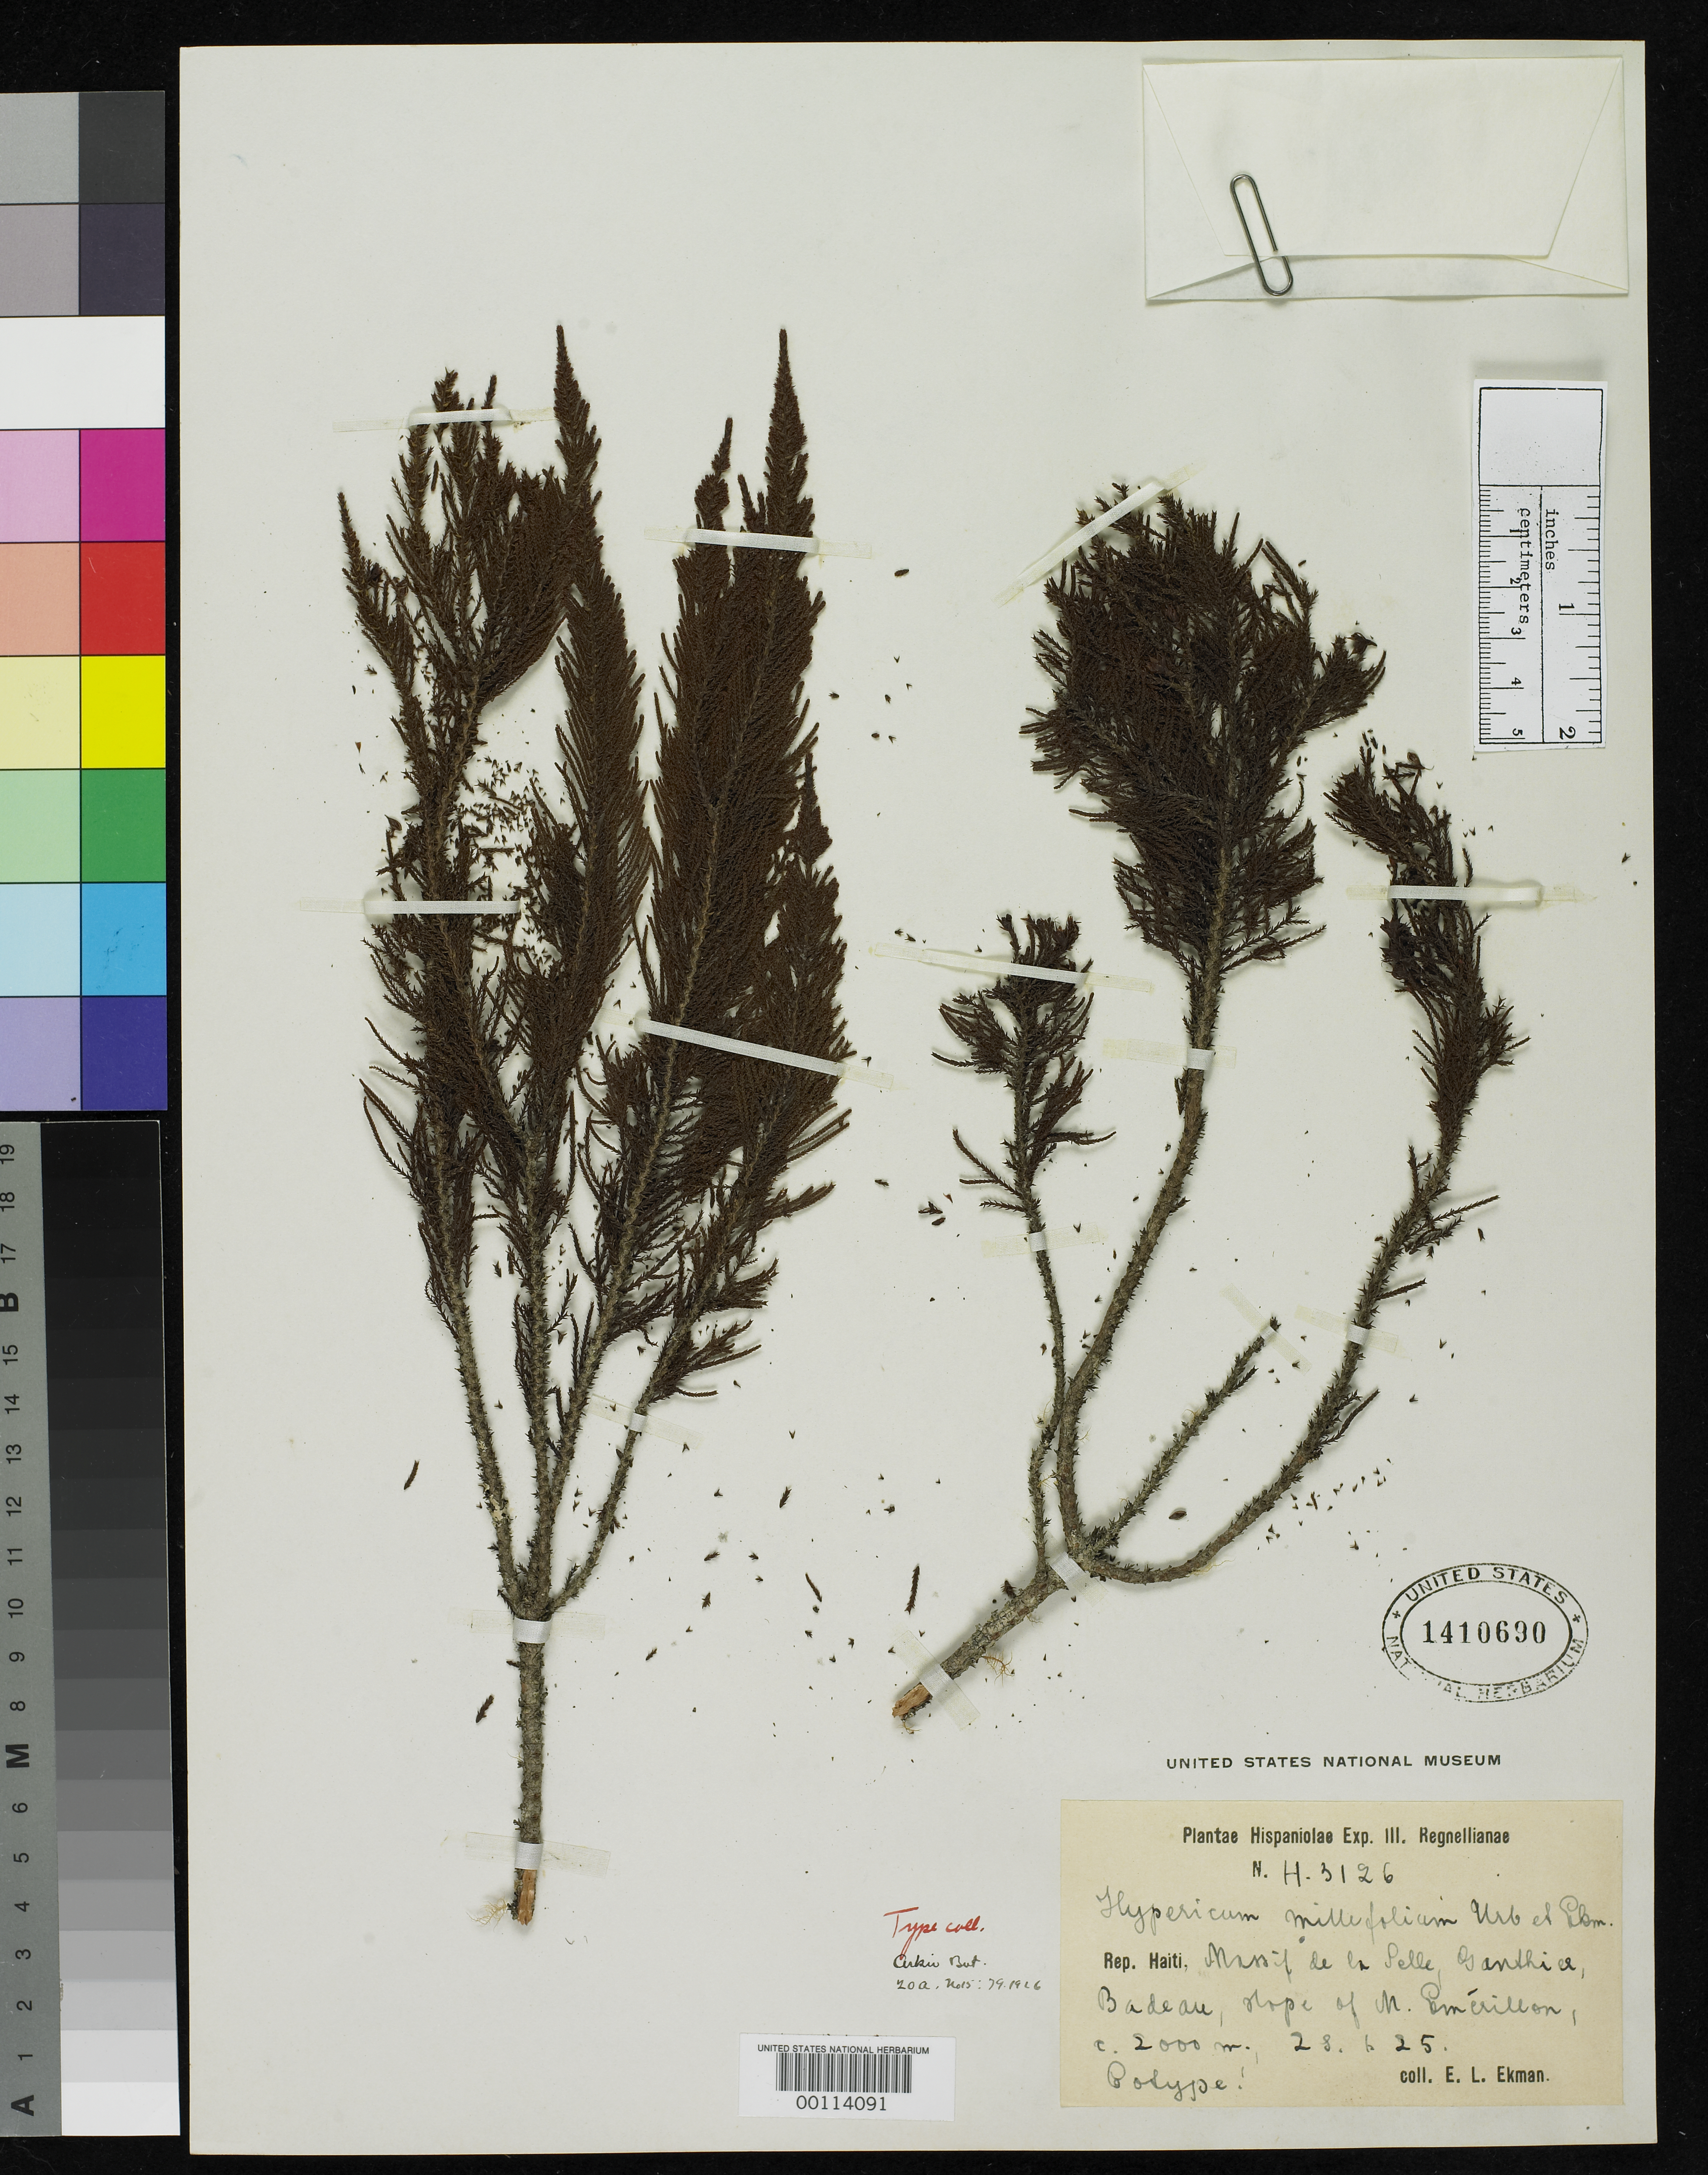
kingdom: Plantae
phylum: Tracheophyta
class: Magnoliopsida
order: Malpighiales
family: Hypericaceae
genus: Hypericum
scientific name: Hypericum millefolium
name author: Urb. & Ekman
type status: Isotype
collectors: E. L. Ekman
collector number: H 3126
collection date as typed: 28 Jun 1925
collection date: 1925-06-28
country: Haiti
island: Hispaniola Island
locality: Massif de La Selle, Morne de Laselle, Morne Emerillon.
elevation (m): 2000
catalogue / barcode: US 1410690